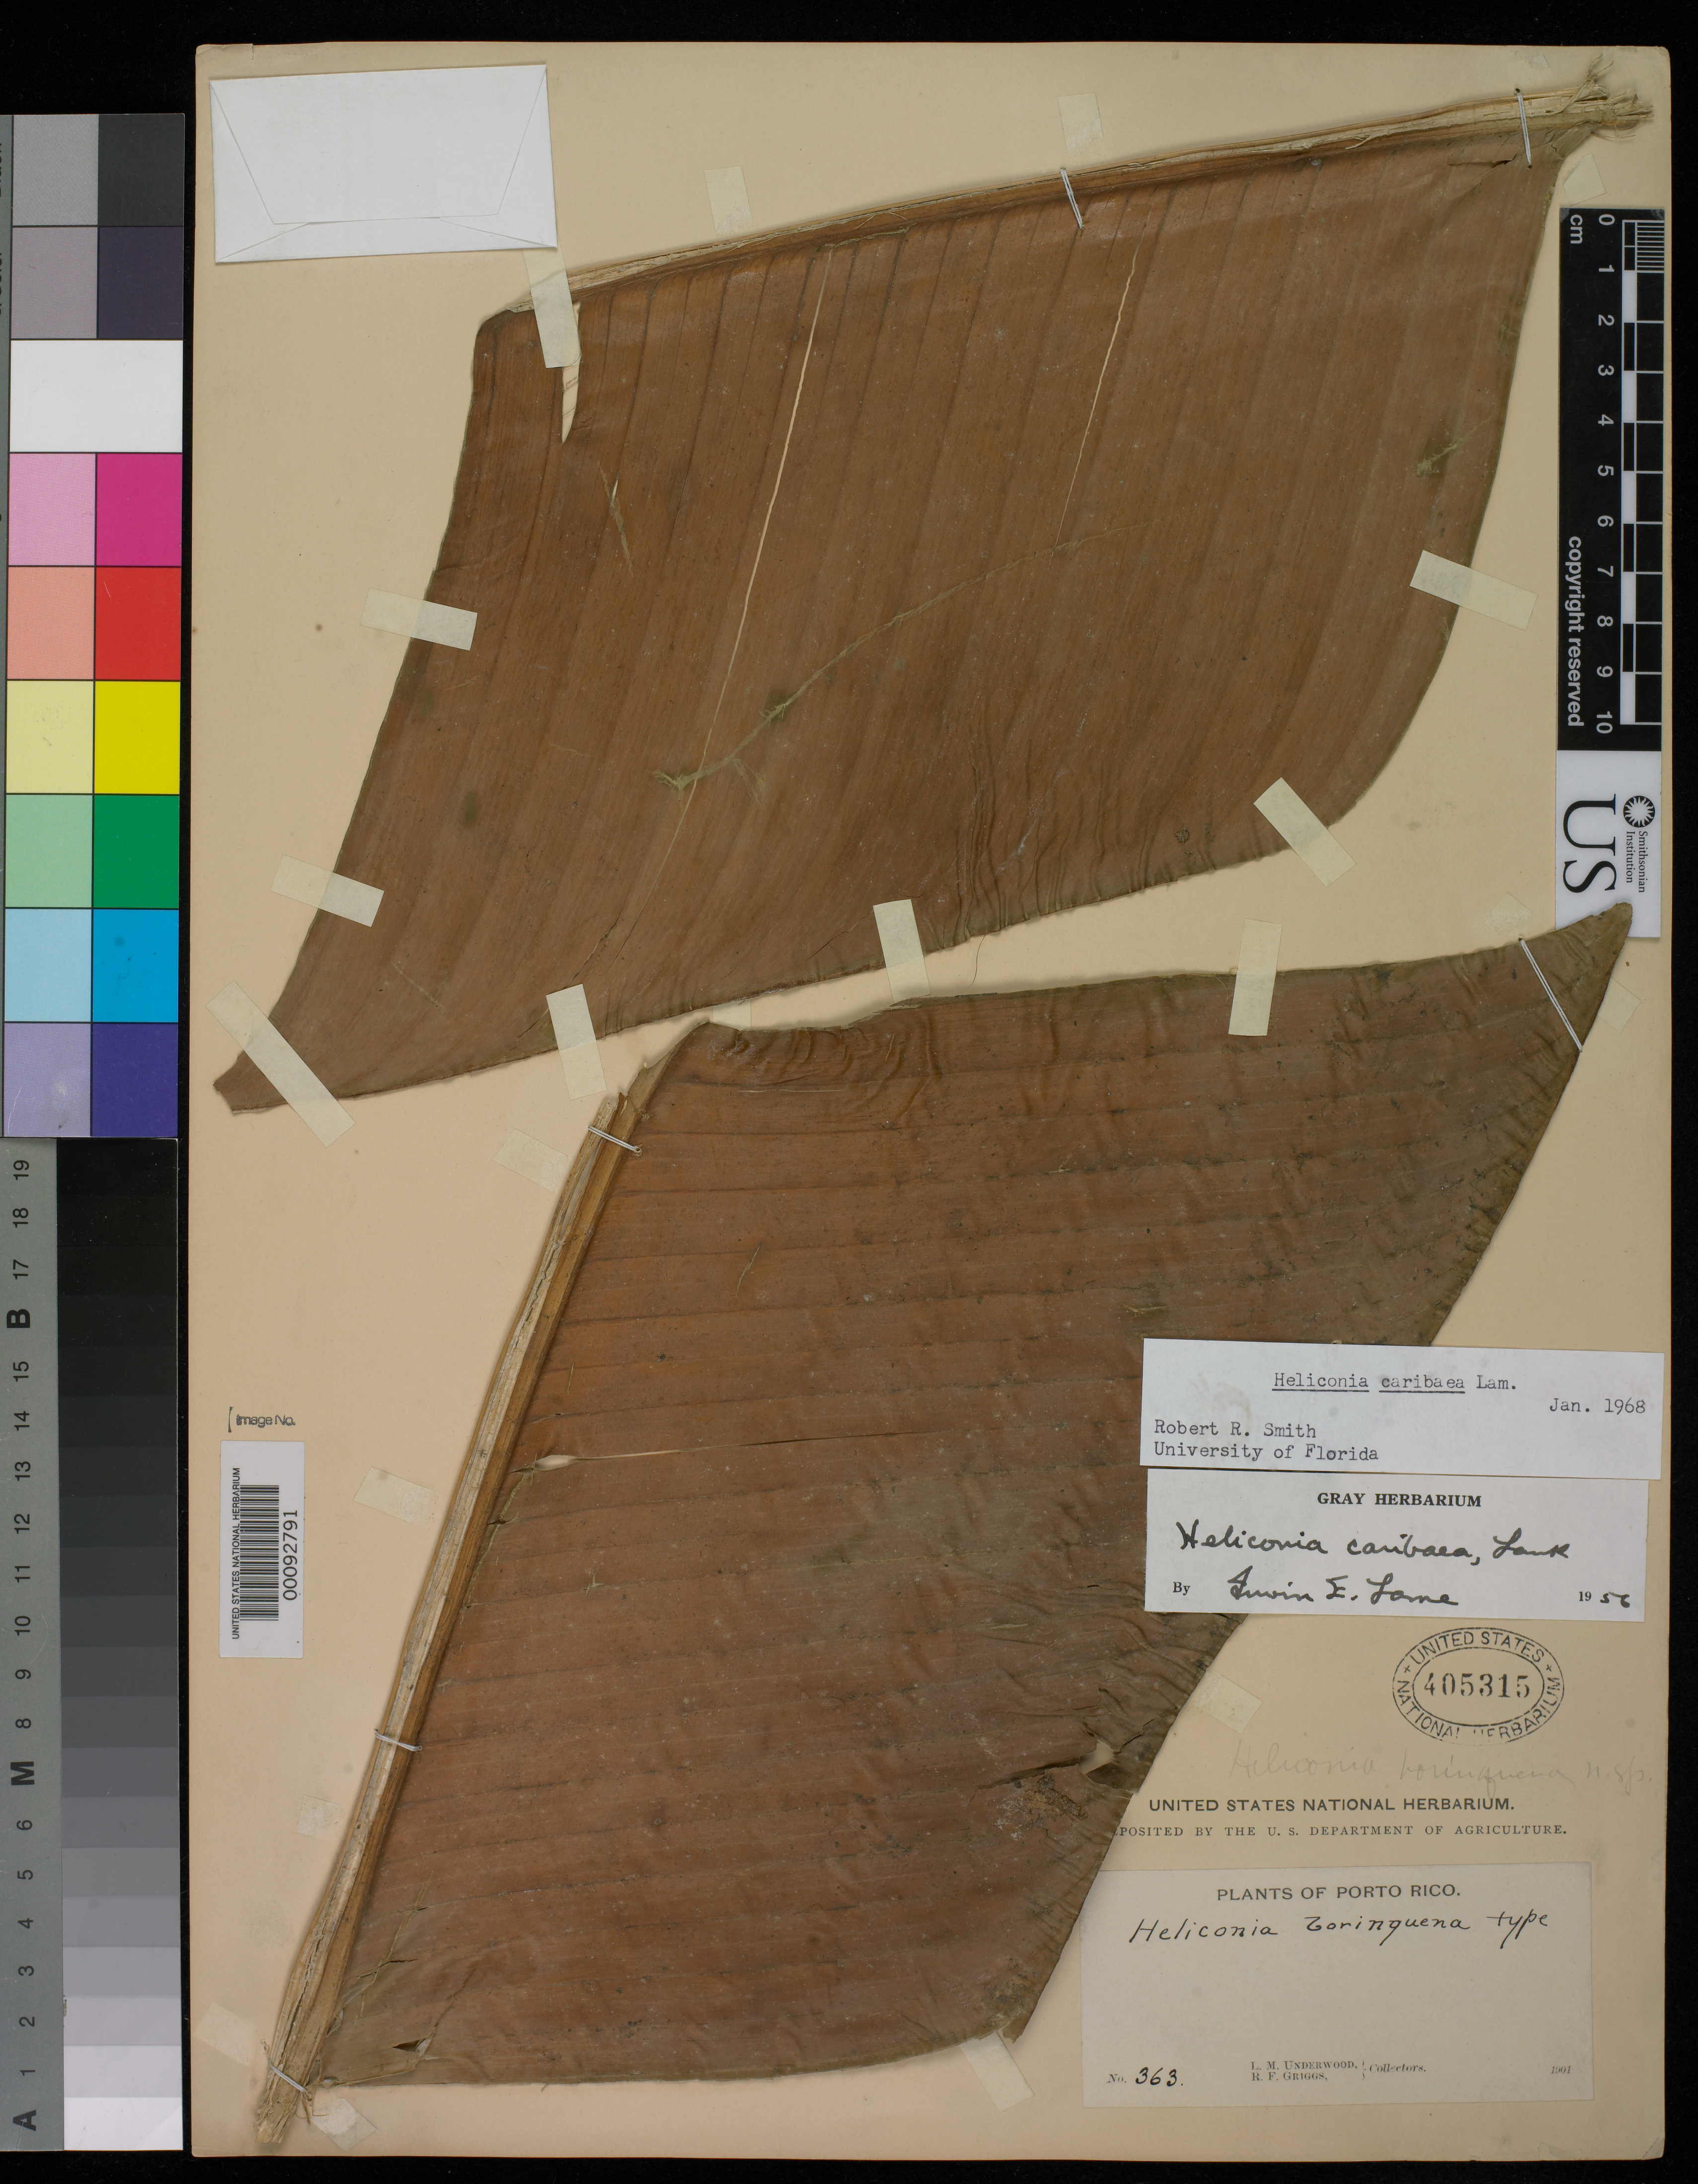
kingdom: Plantae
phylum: Tracheophyta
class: Liliopsida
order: Zingiberales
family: Heliconiaceae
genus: Heliconia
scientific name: Heliconia borinquena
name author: R.F. Griggs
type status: Holotype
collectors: L. M. Underwood & R. F. Griggs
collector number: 363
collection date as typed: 24 Jun 1901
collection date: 1901-06-24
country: Puerto Rico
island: Greater Antilles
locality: Near military road, 13 mi. north of Cayey.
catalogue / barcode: US 405315